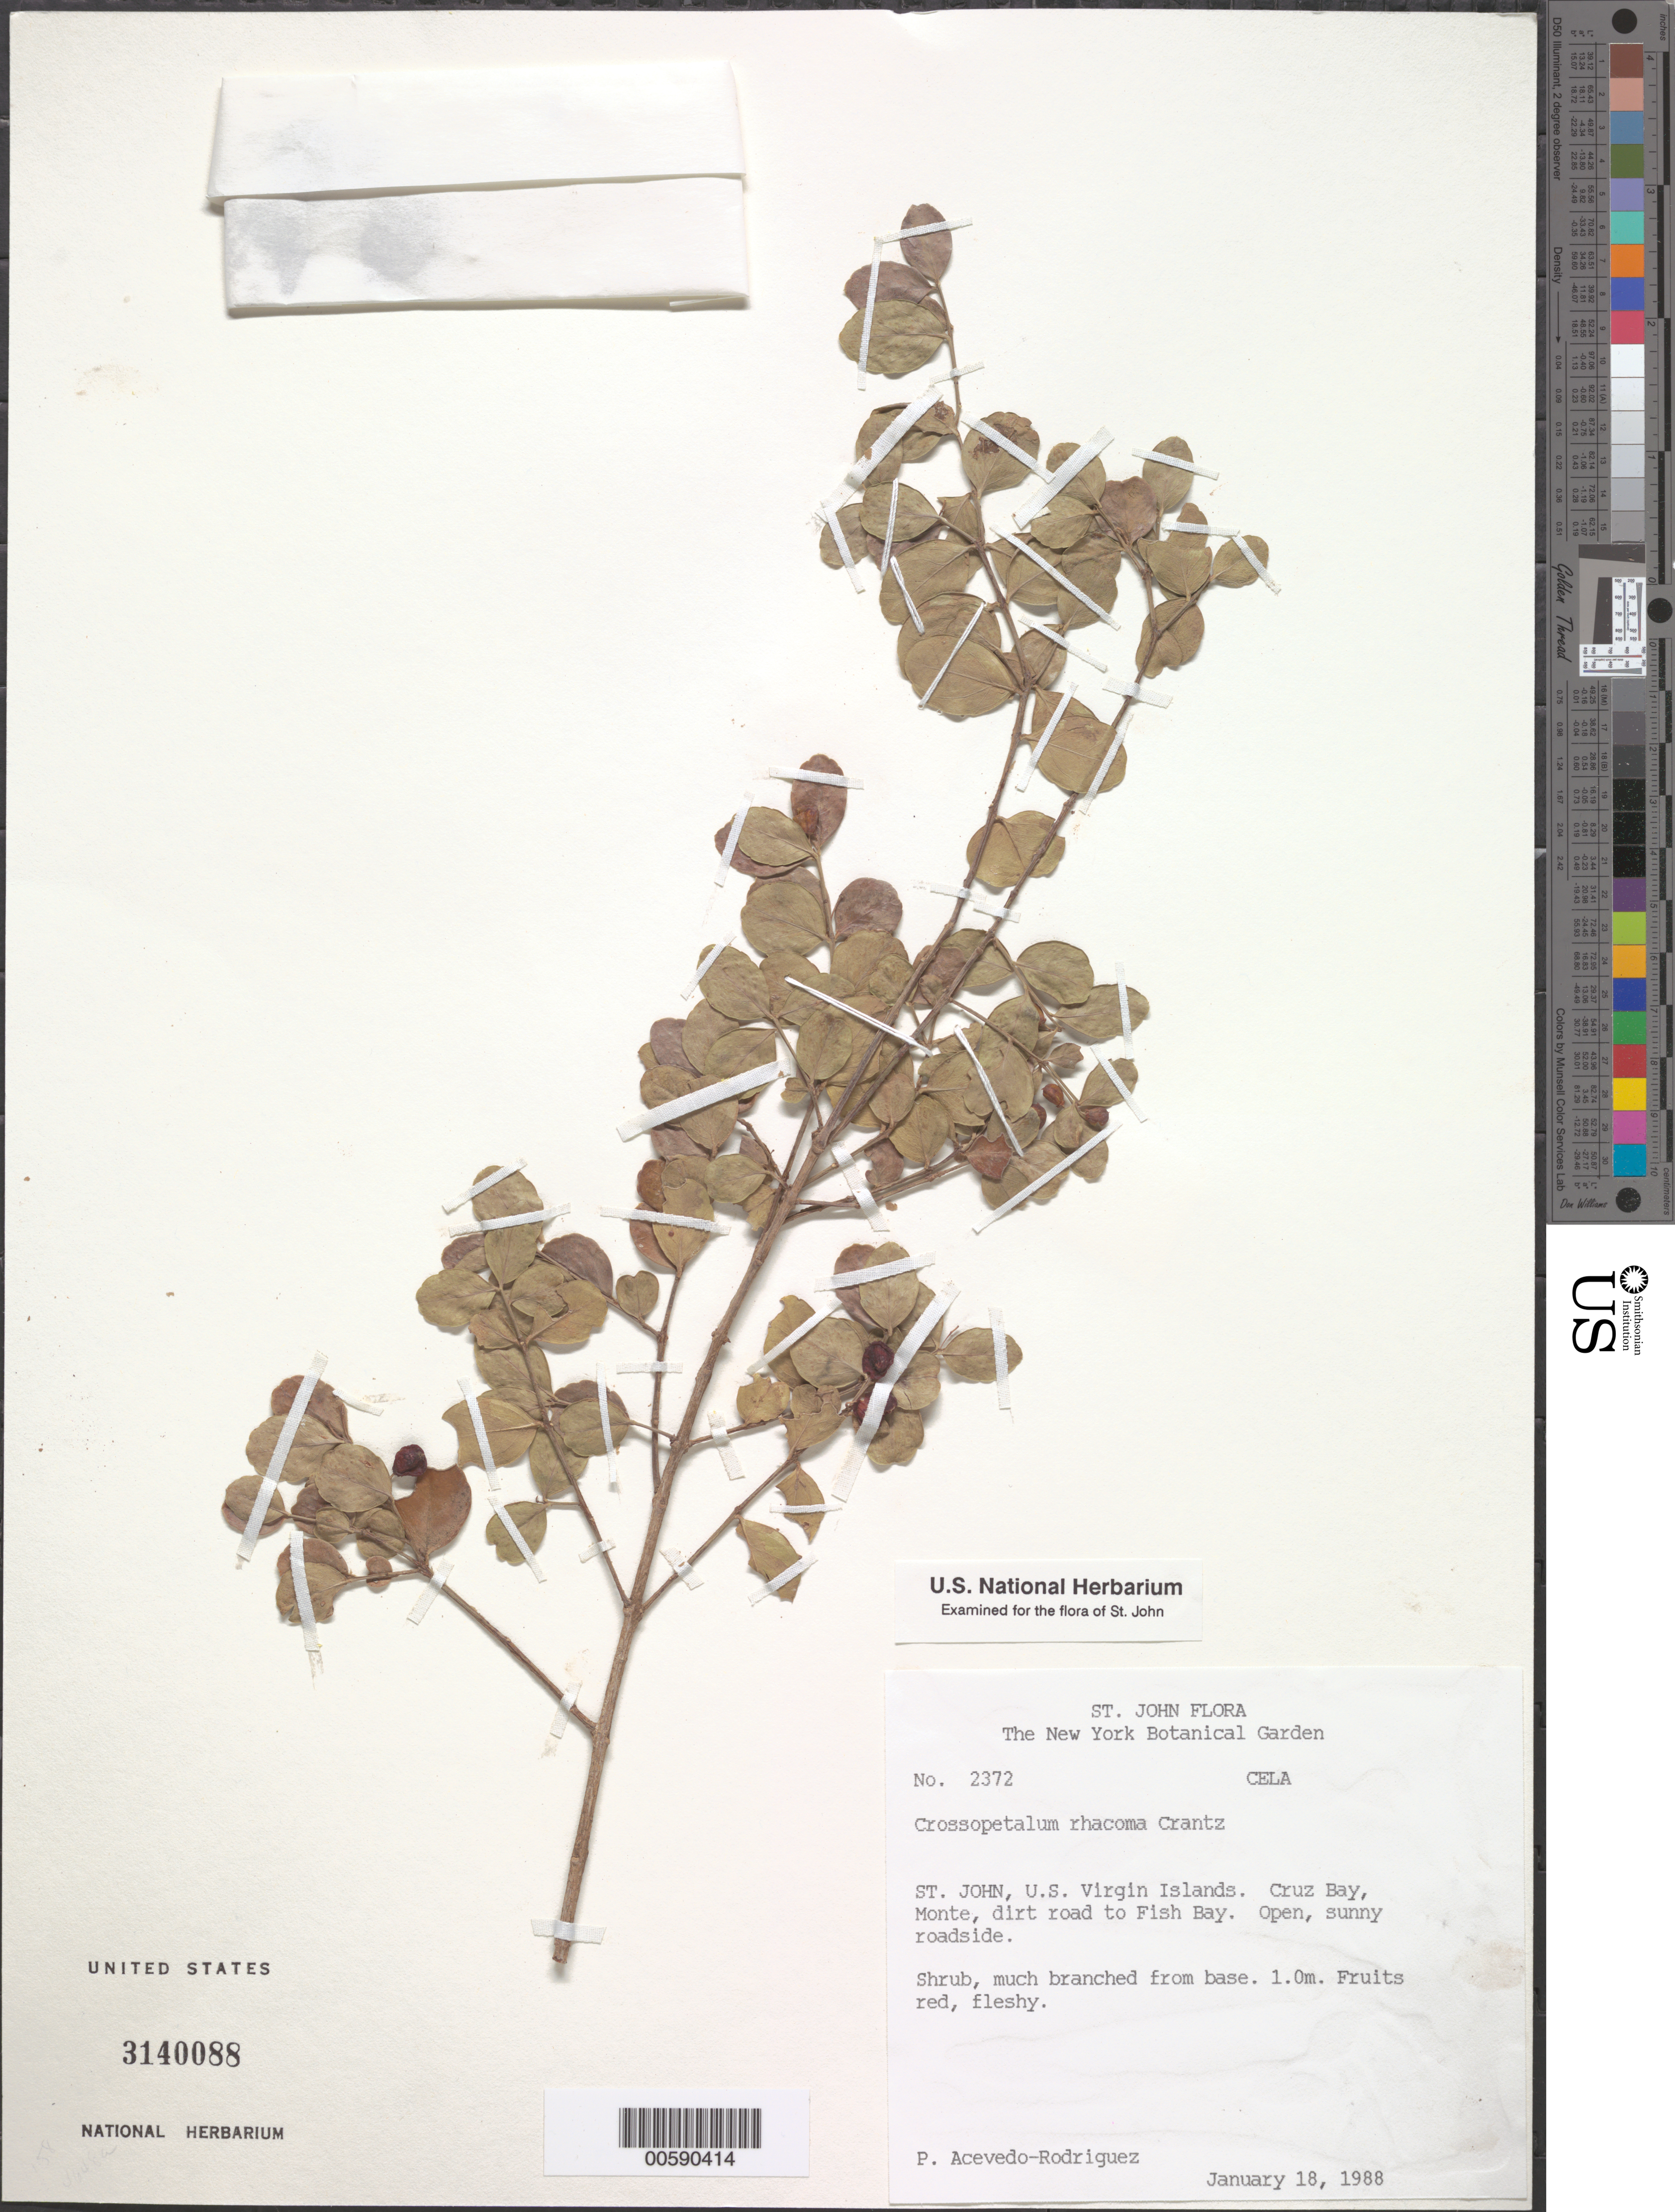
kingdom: Plantae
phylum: Tracheophyta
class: Magnoliopsida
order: Celastrales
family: Celastraceae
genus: Crossopetalum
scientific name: Crossopetalum rhacoma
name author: Crantz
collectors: P. Acevedo-Rodr.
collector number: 2372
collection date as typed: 18 Jan 1988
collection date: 1988-01-18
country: U.S. Virgin Islands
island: St. John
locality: Cruz Bay Quarter; Monte, dirt road to Fish Bay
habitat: Open, sunny roadside.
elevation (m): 85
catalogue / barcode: US 3140088